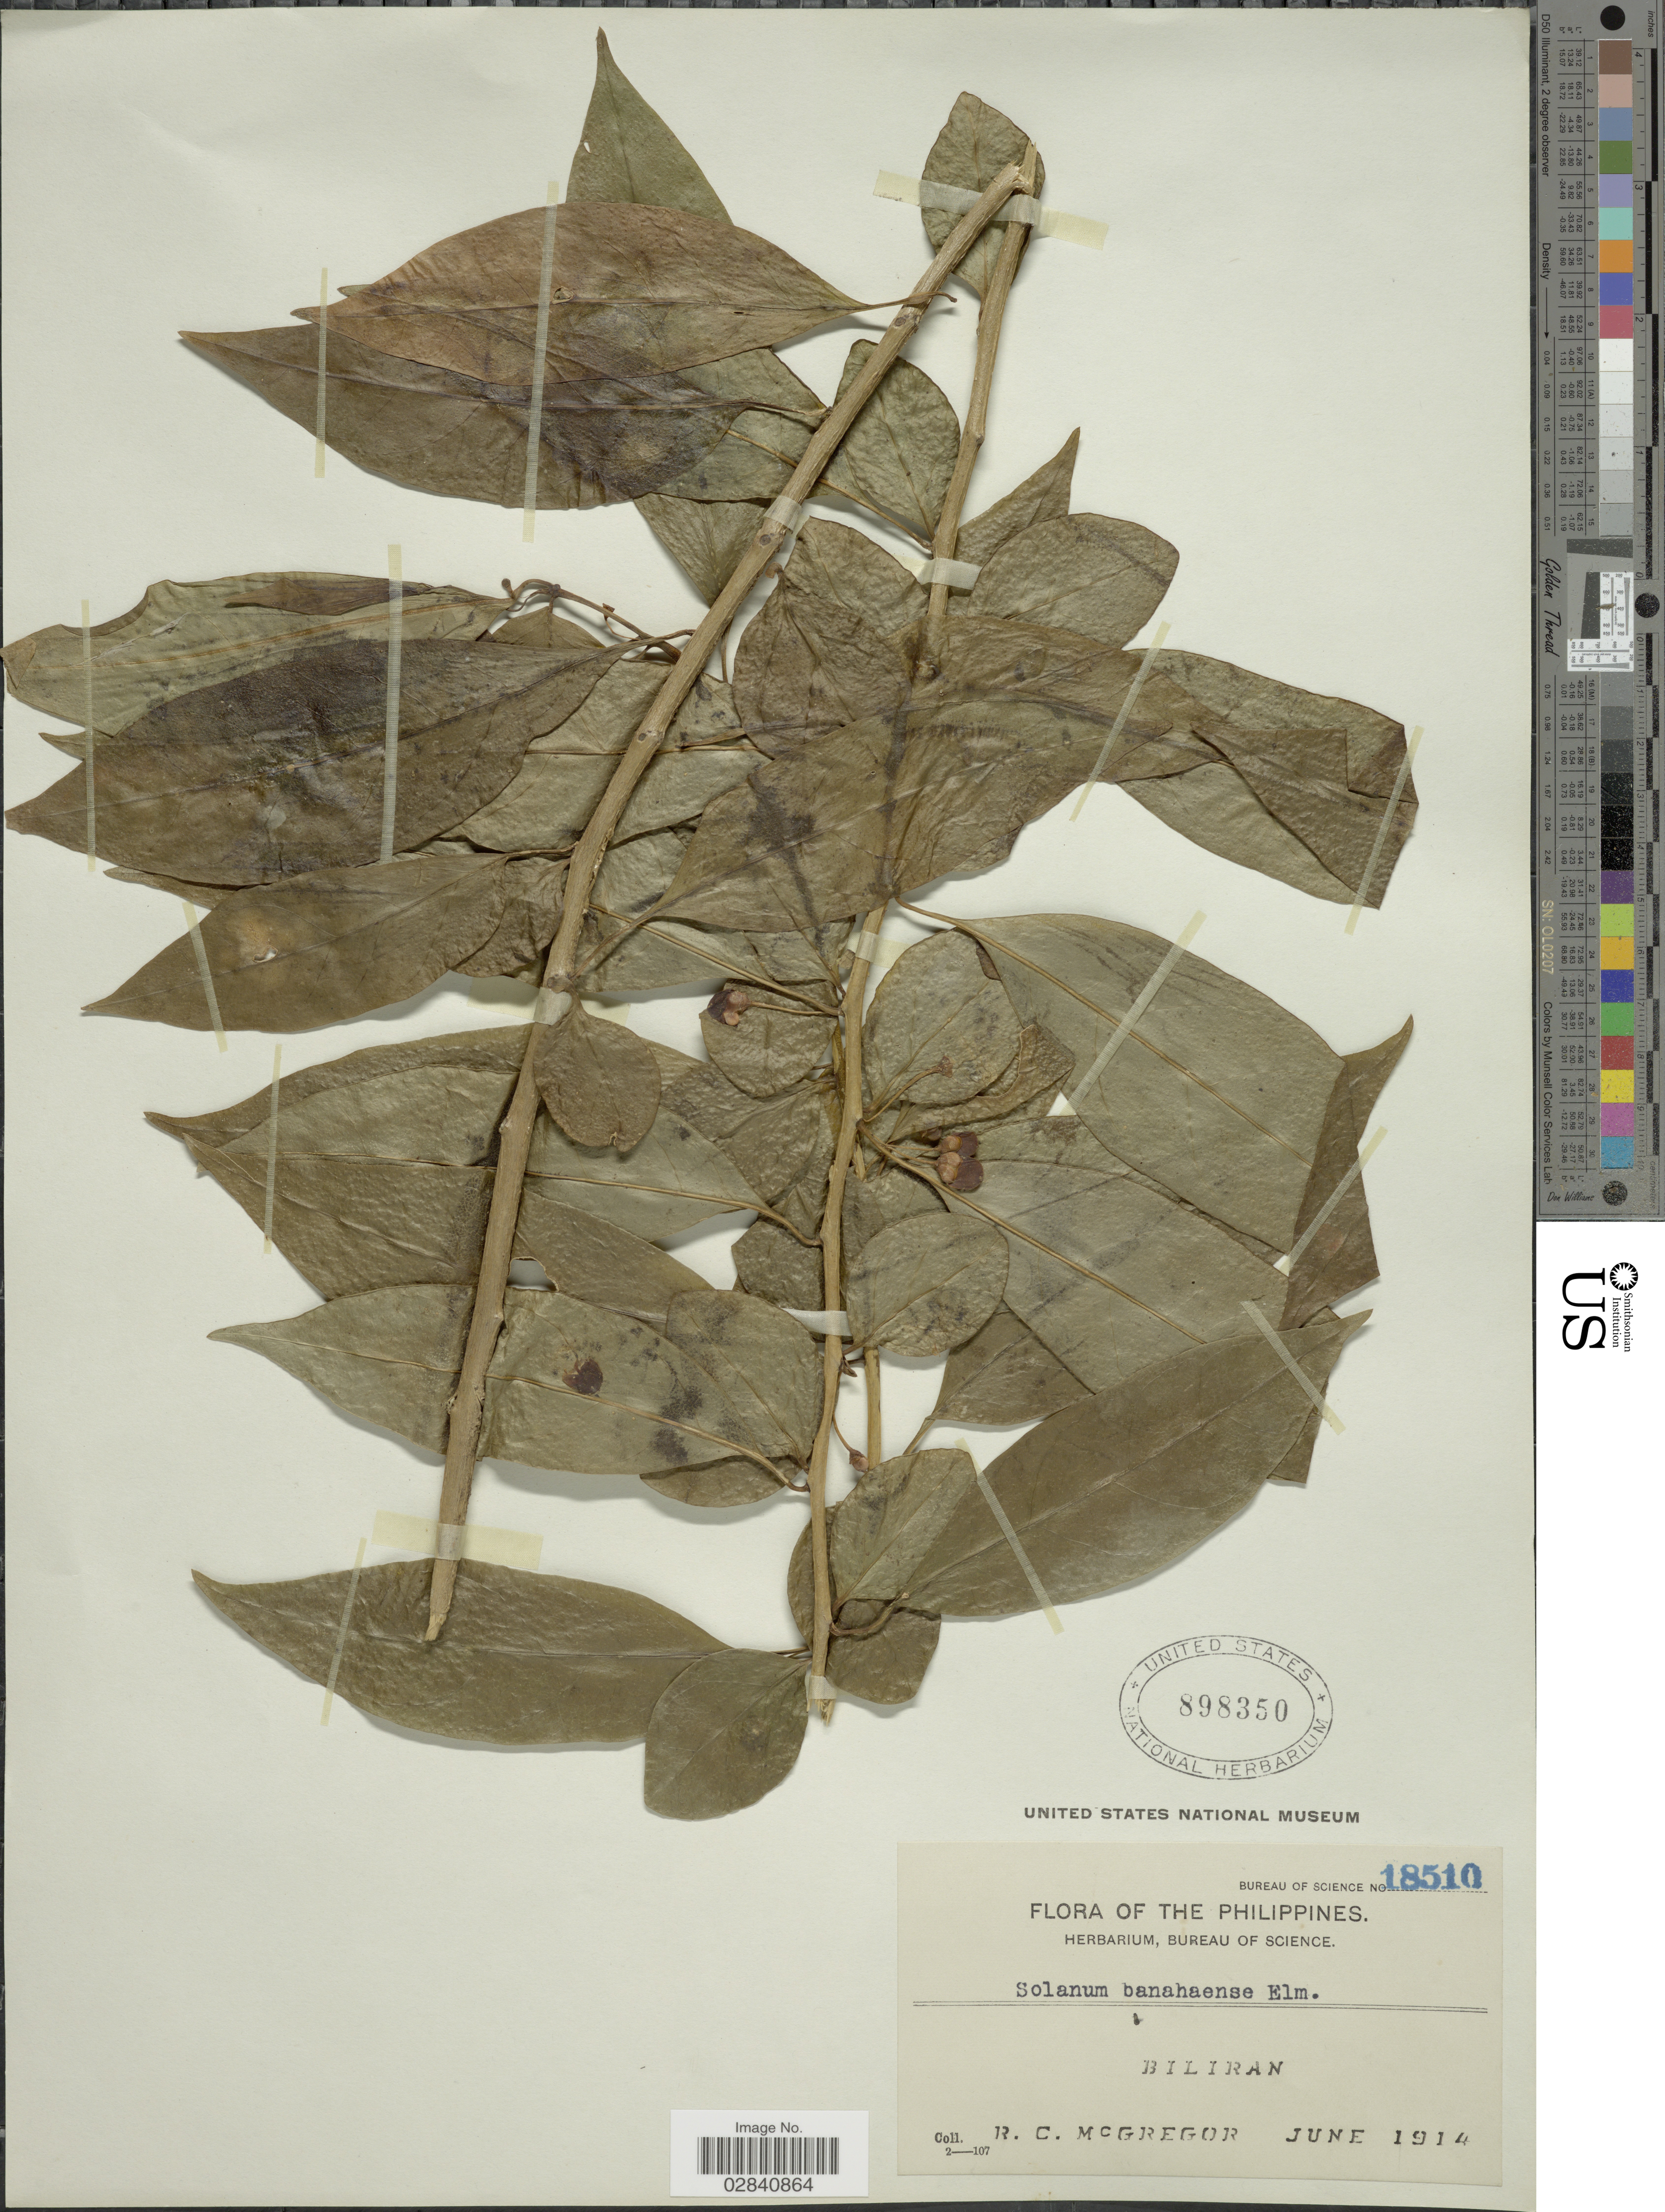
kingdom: Plantae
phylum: Tracheophyta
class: Magnoliopsida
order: Solanales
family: Solanaceae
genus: Lycianthes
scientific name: Lycianthes banahaensis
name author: (Elmer) Bitt.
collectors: R. C. McGregor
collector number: Bureau of Science 18510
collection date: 1914-06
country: Philippines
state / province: Eastern Visayas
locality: Biliran.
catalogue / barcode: US 898350